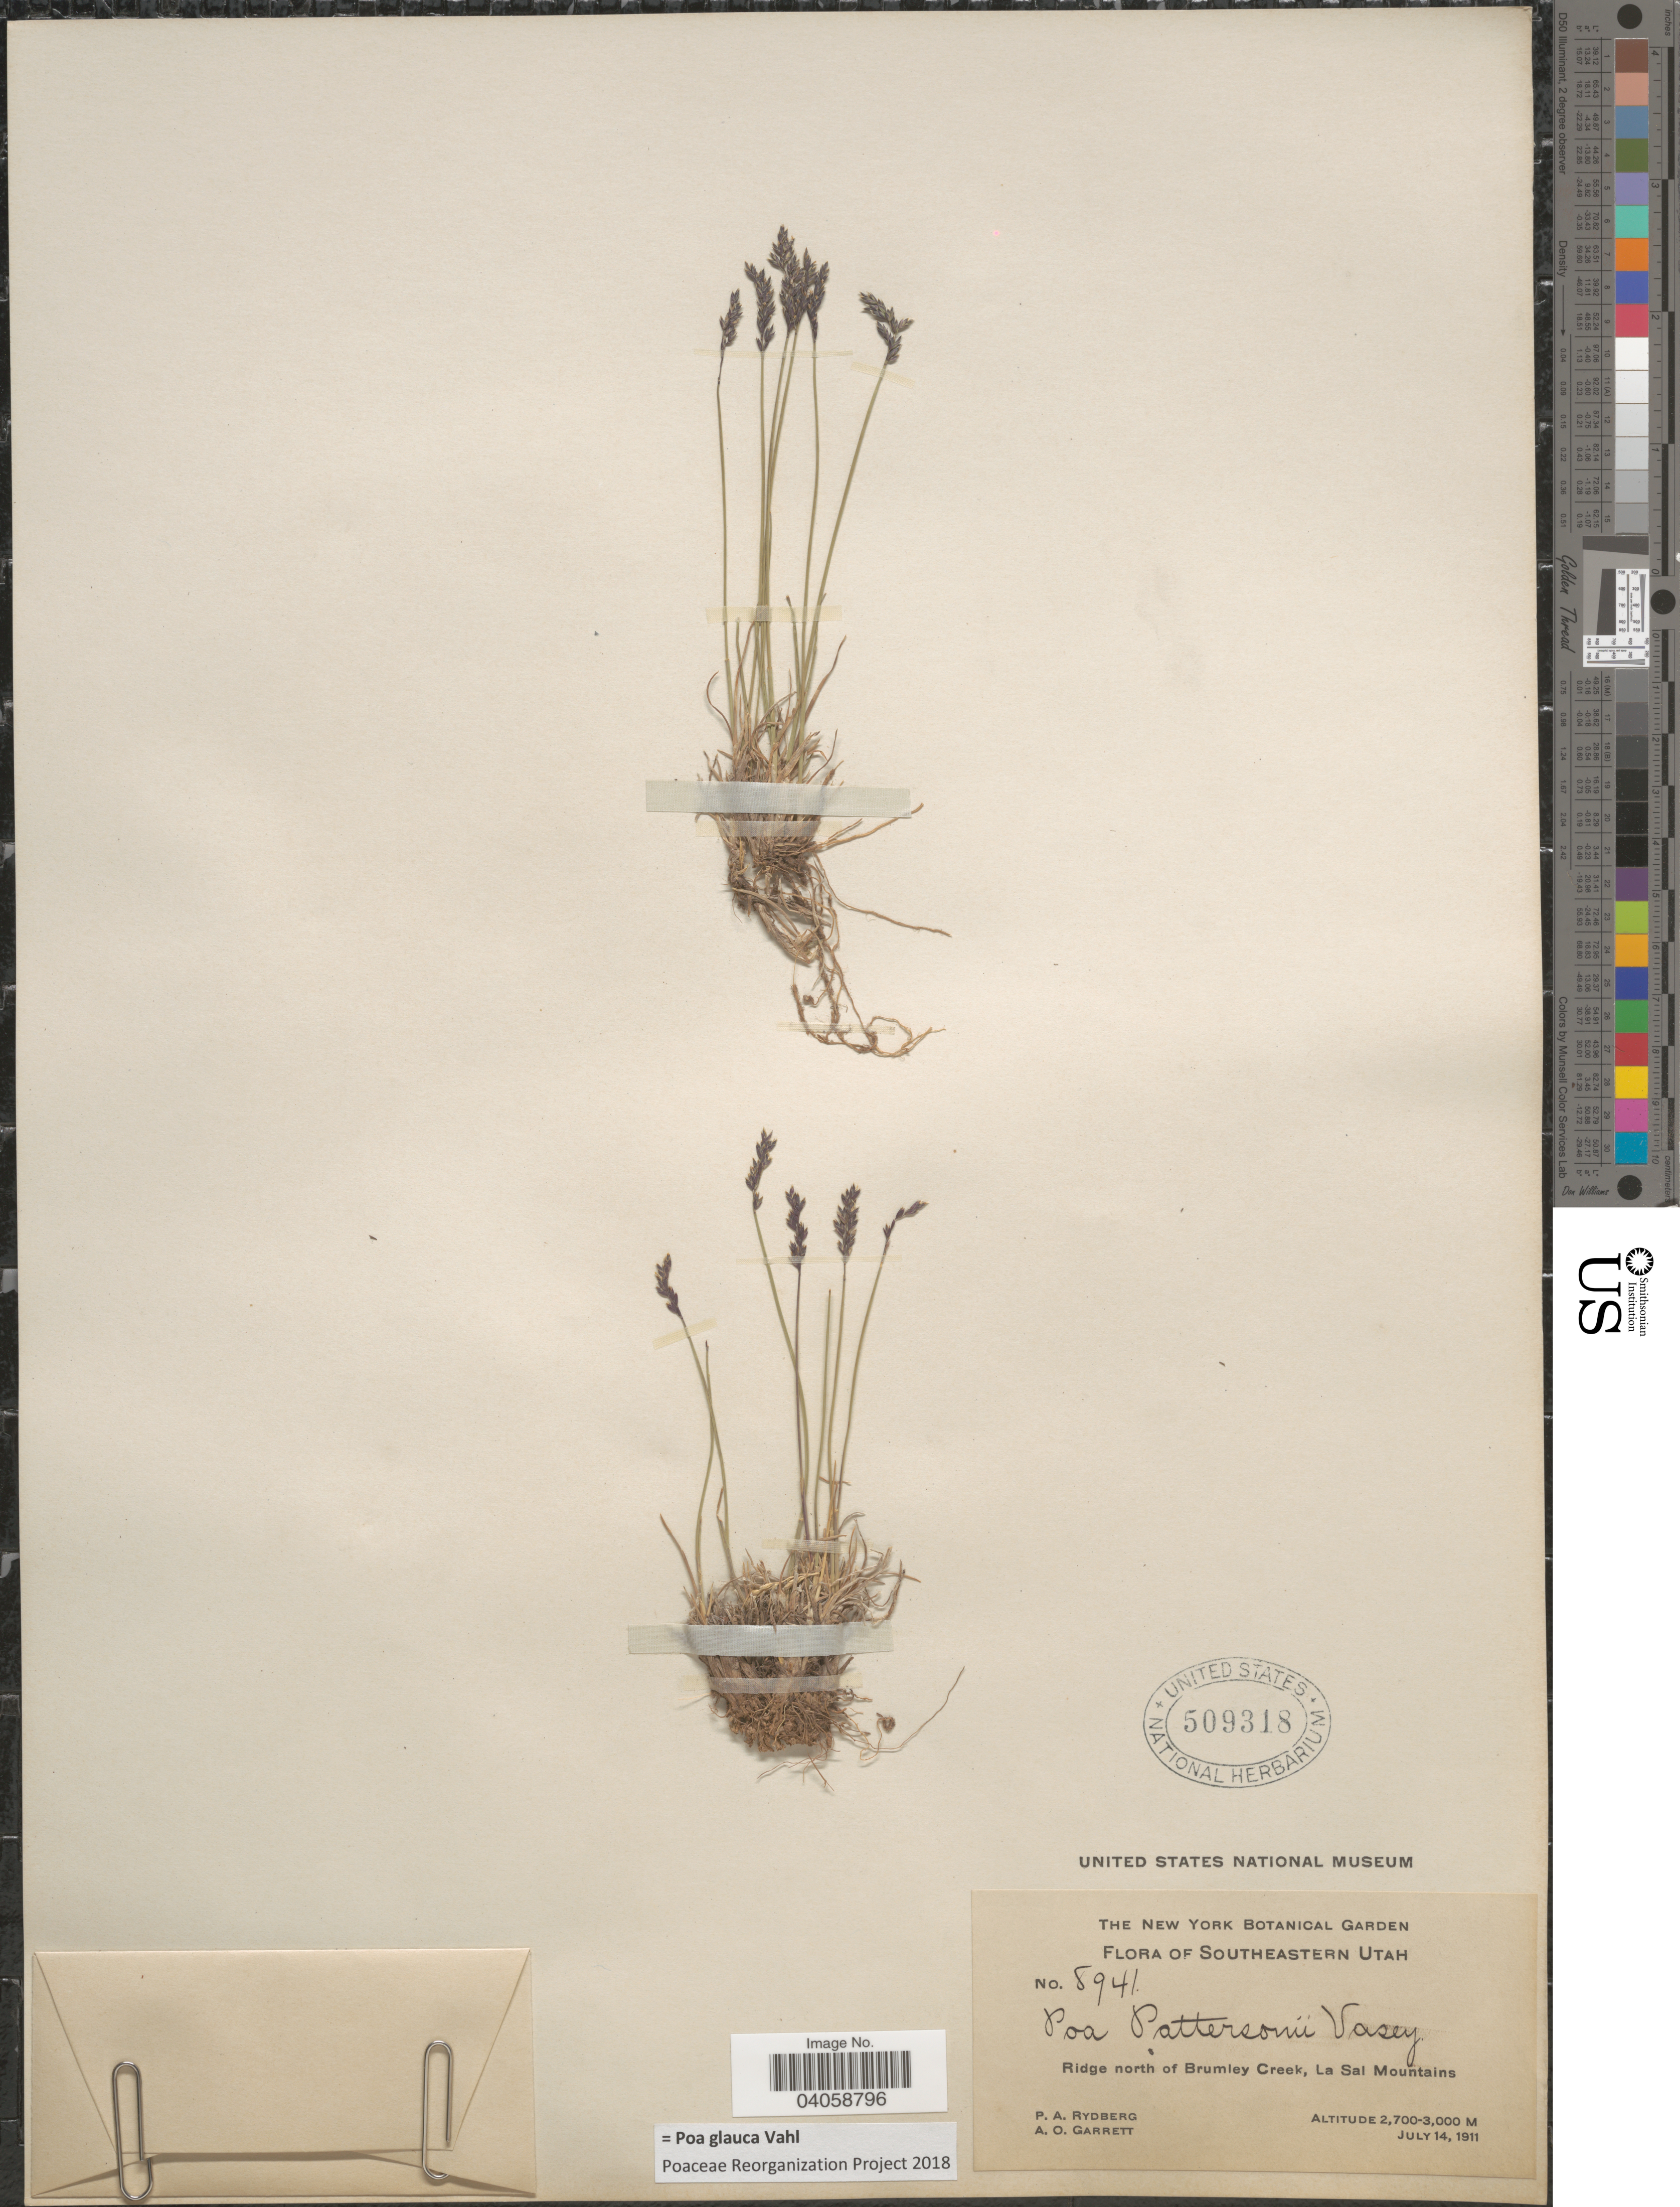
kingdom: Plantae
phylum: Tracheophyta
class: Liliopsida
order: Poales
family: Poaceae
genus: Poa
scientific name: Poa glauca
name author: Vahl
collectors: P. A. Rydberg & A. O. Garrett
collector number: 8941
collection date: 1911-07-14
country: United States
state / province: Utah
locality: Southeastern Utah. Ridge north of Brumley Creek, La Sal Mountains.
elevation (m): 2700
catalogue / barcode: US 509318